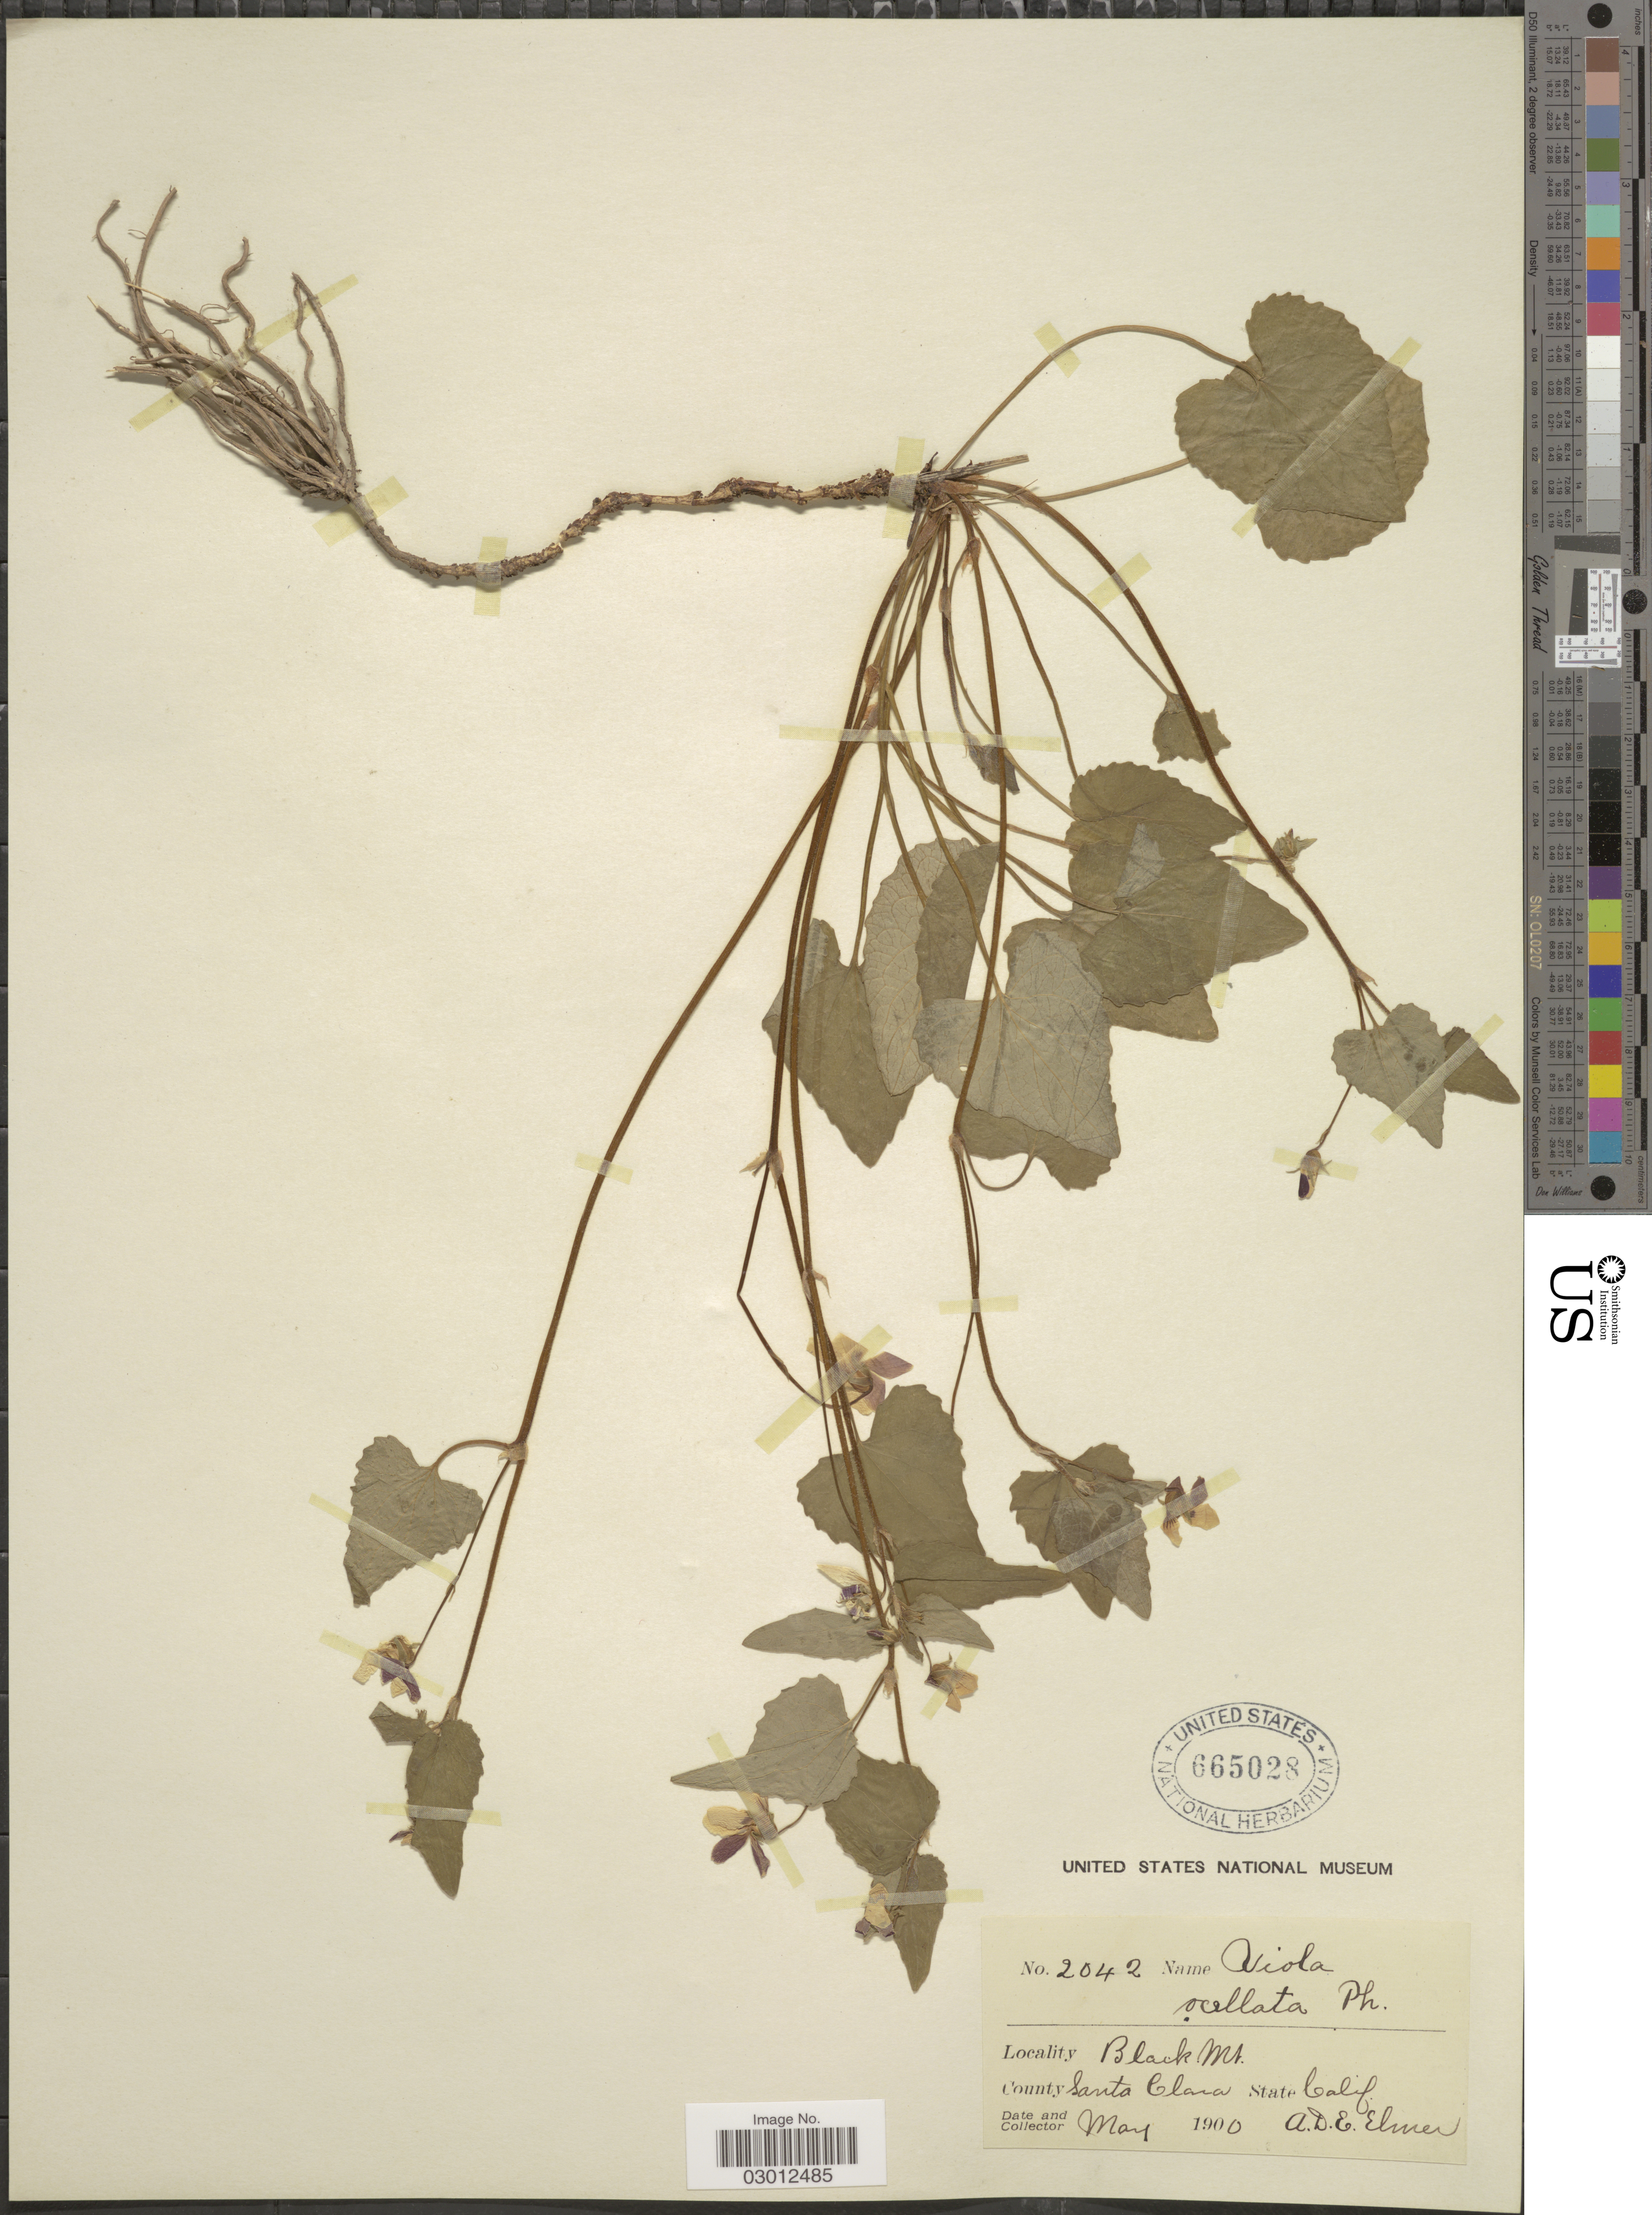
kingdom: Plantae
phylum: Tracheophyta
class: Magnoliopsida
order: Malpighiales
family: Violaceae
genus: Viola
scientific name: Viola ocellata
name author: Torr. & A. Gray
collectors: A. D. E. Elmer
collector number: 2042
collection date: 1900-05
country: United States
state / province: California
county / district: Santa Clara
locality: Black Mt. County Santa Clara.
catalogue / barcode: US 665028